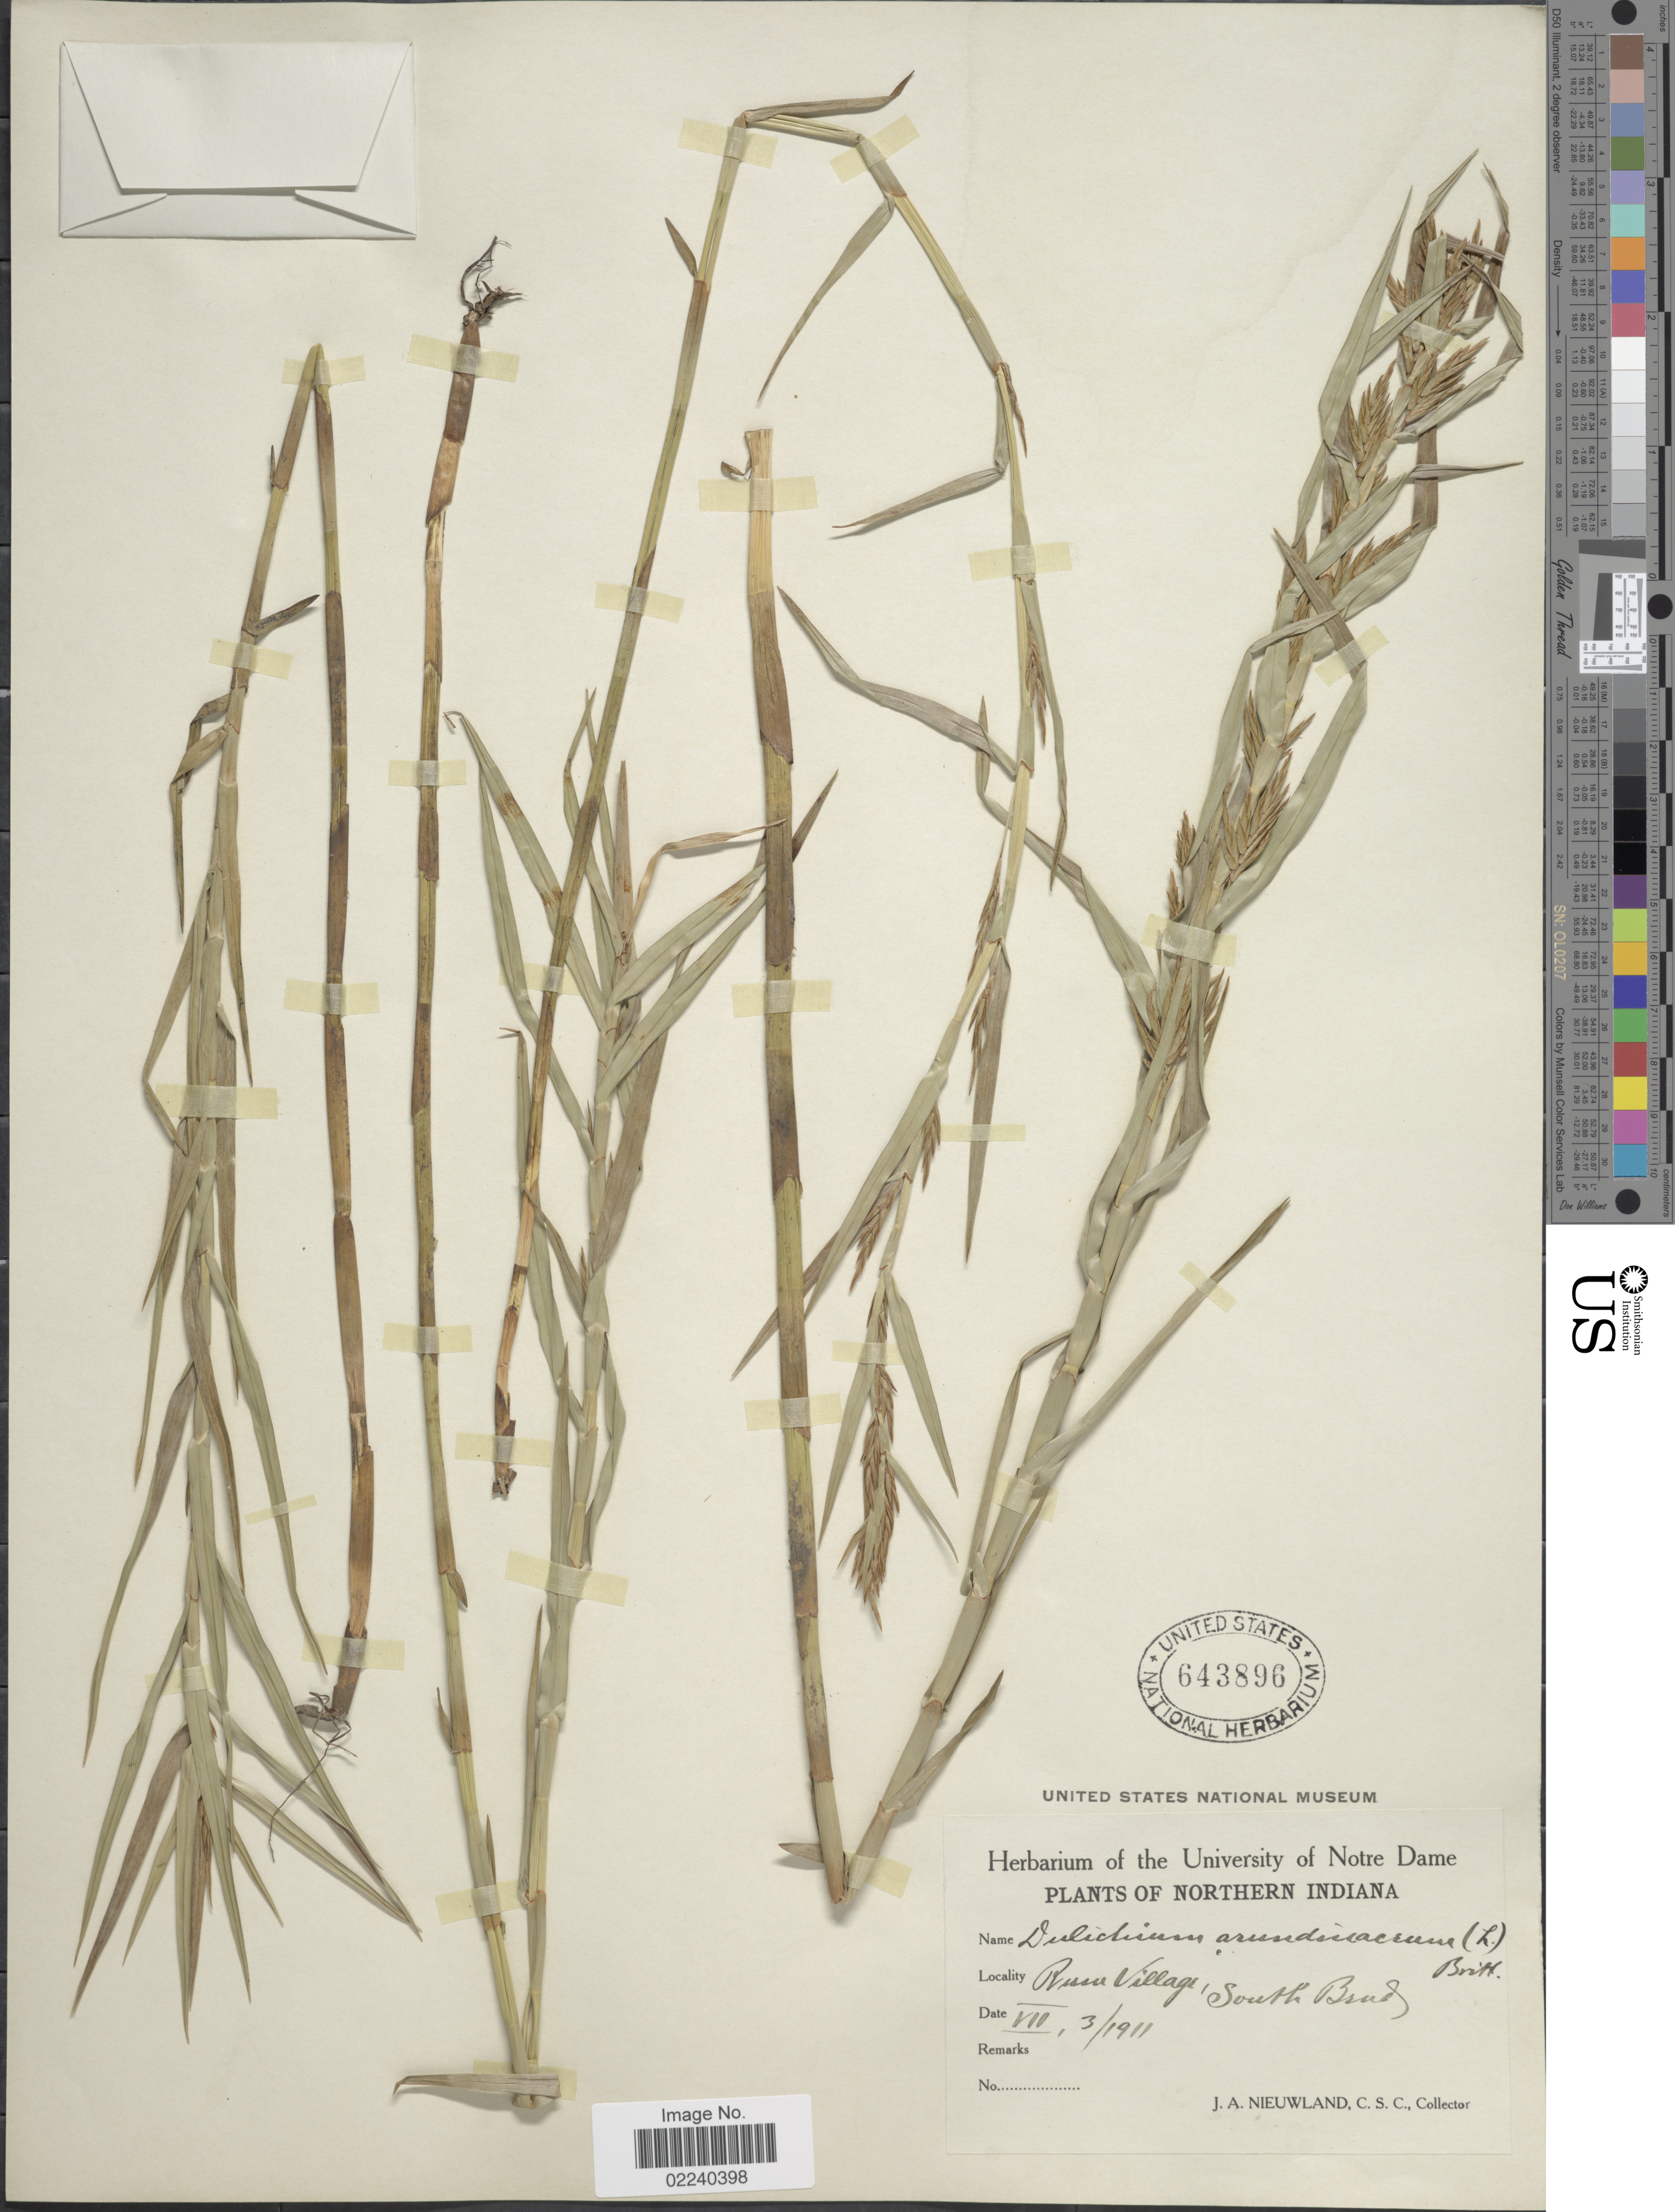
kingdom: Plantae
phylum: Tracheophyta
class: Liliopsida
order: Poales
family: Cyperaceae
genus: Dulichium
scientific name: Dulichium arundinaceum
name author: (L.) Britton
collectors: J. A. Nieuwland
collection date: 1911-07-03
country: United States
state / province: Indiana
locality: Northern Indiana, Rum Village, South Bend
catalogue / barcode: US 643896